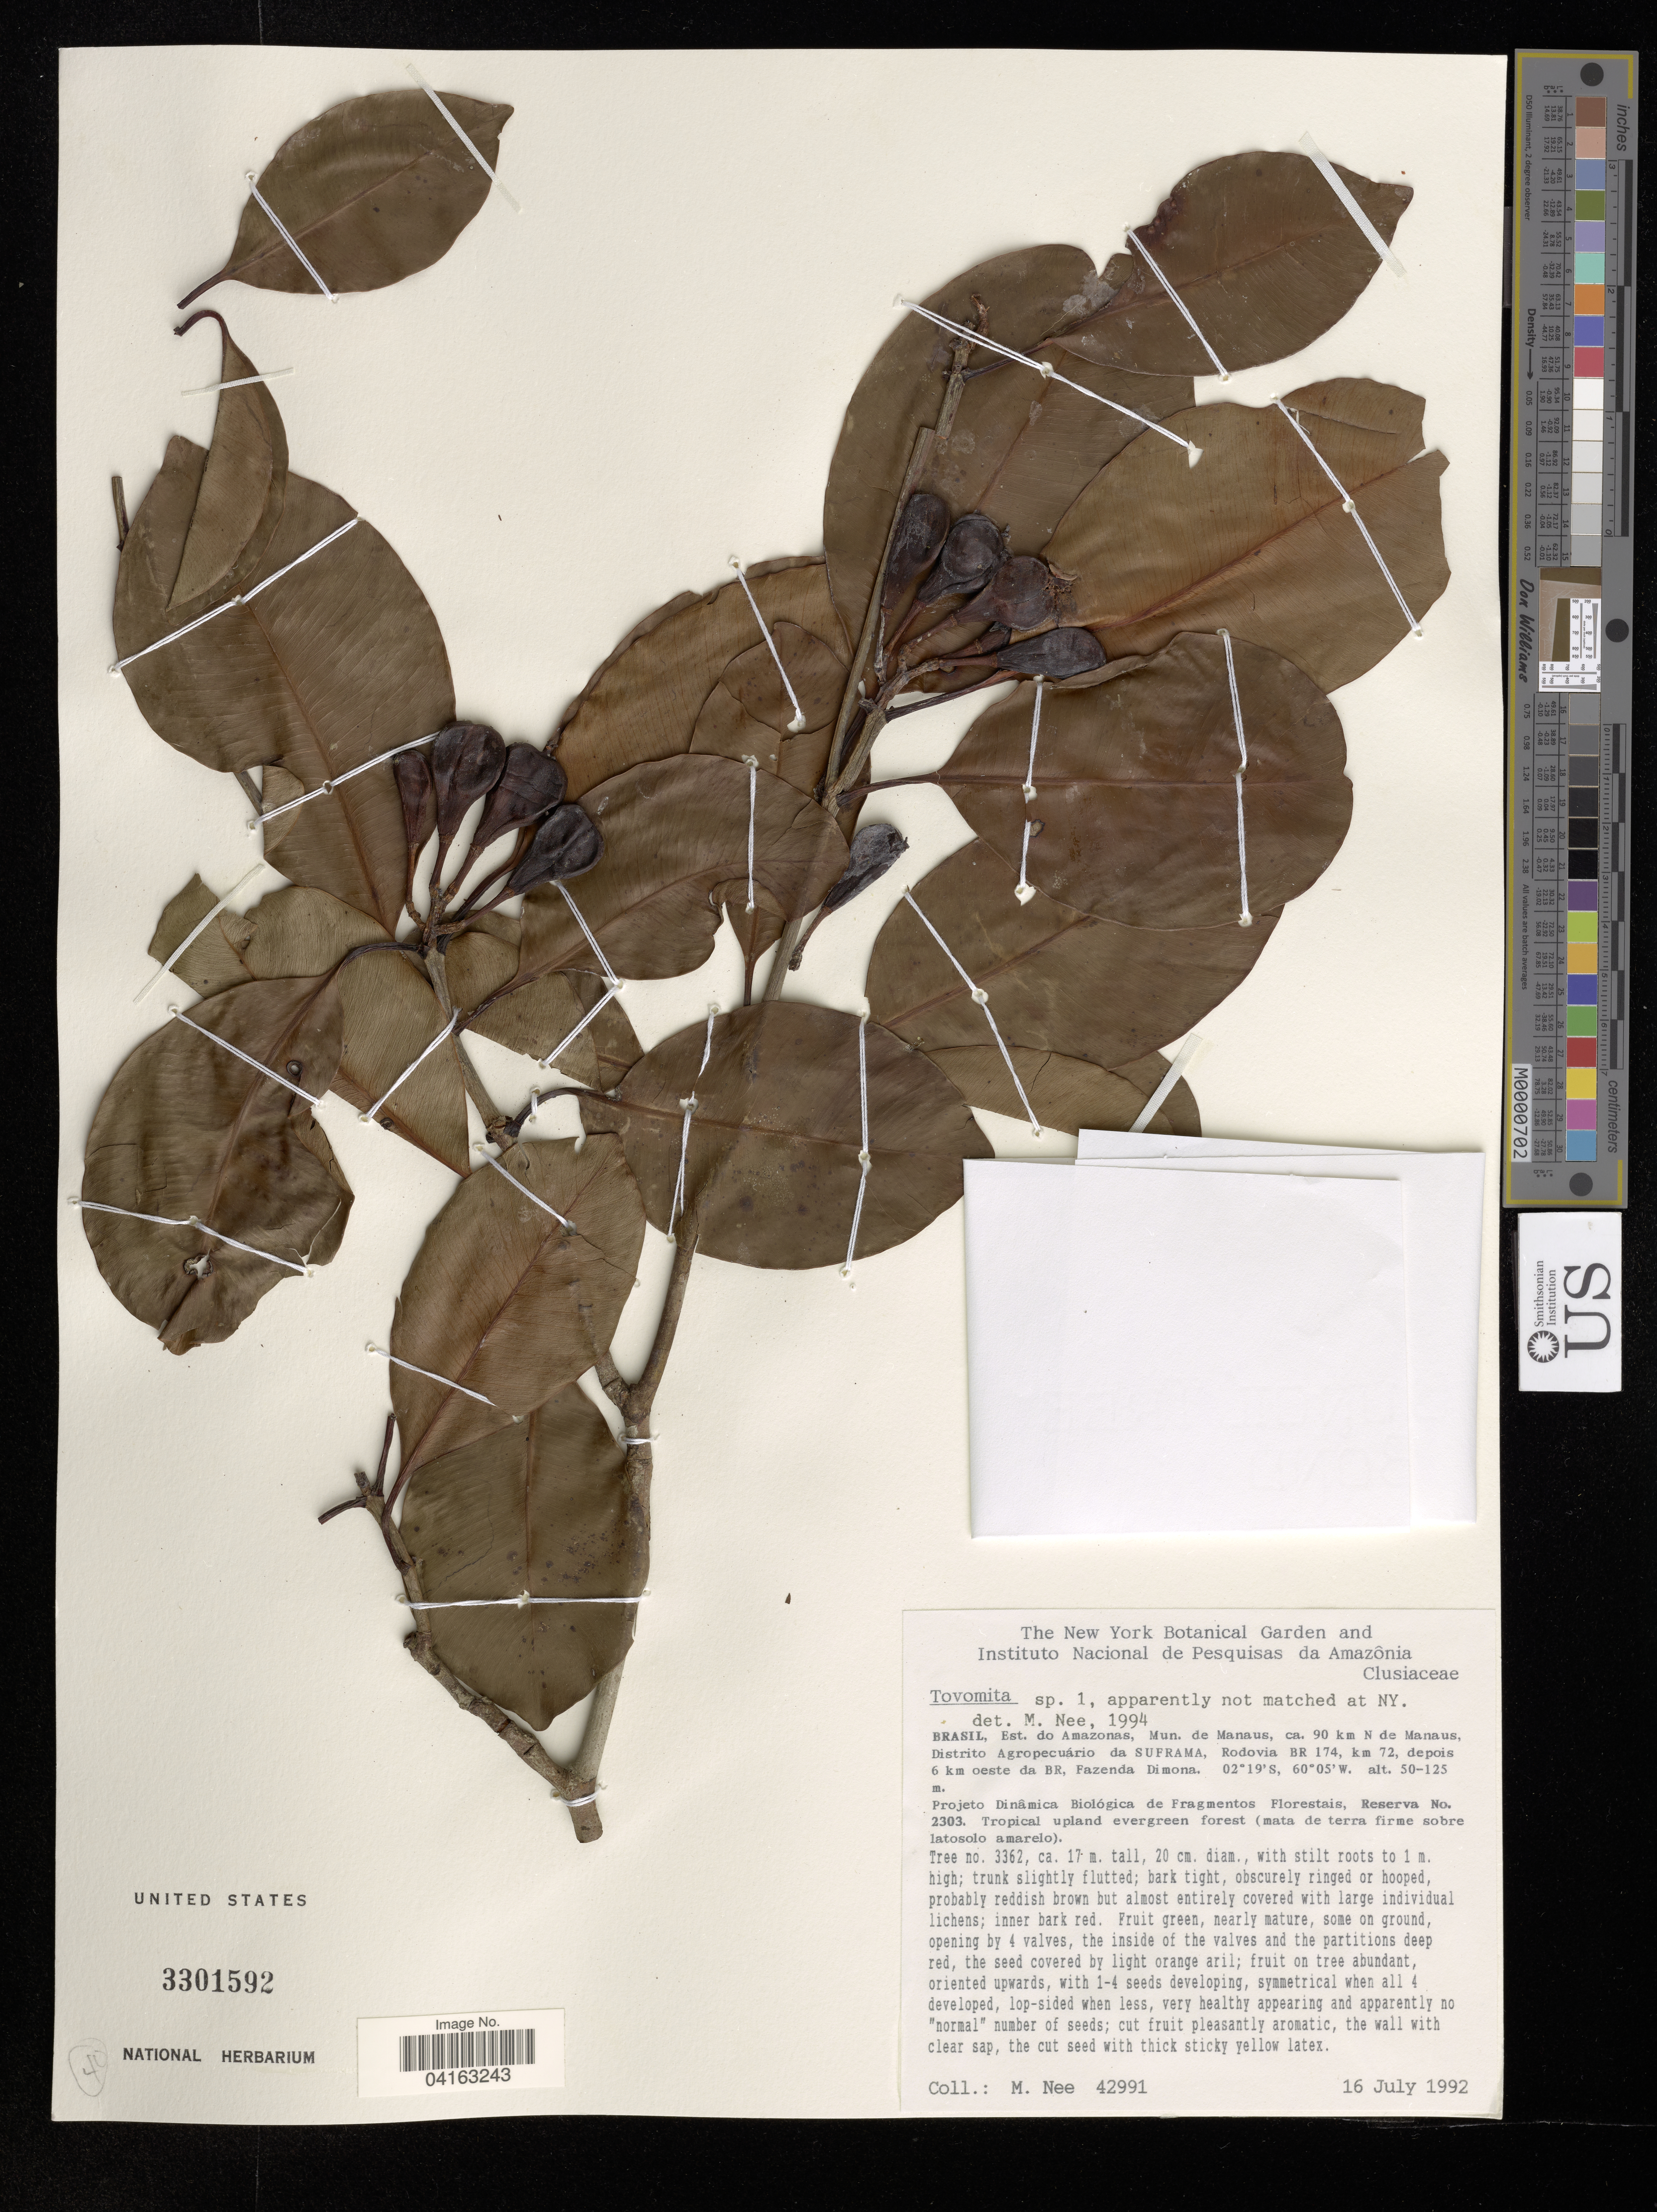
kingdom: Plantae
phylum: Tracheophyta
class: Magnoliopsida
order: Malpighiales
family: Clusiaceae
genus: Tovomita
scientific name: Tovomita sp. 1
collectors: M. Nee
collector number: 42991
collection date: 1992-07-16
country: Brazil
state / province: Amazonas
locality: Mun. de Manaus, ca. 90 km N de Manaus, Distrito Agropecuário da Suframa, Rodovia BR 174, km 72, depois 6 km oeste da BR, Fazenda Dimona.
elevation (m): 50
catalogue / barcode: US 3301592